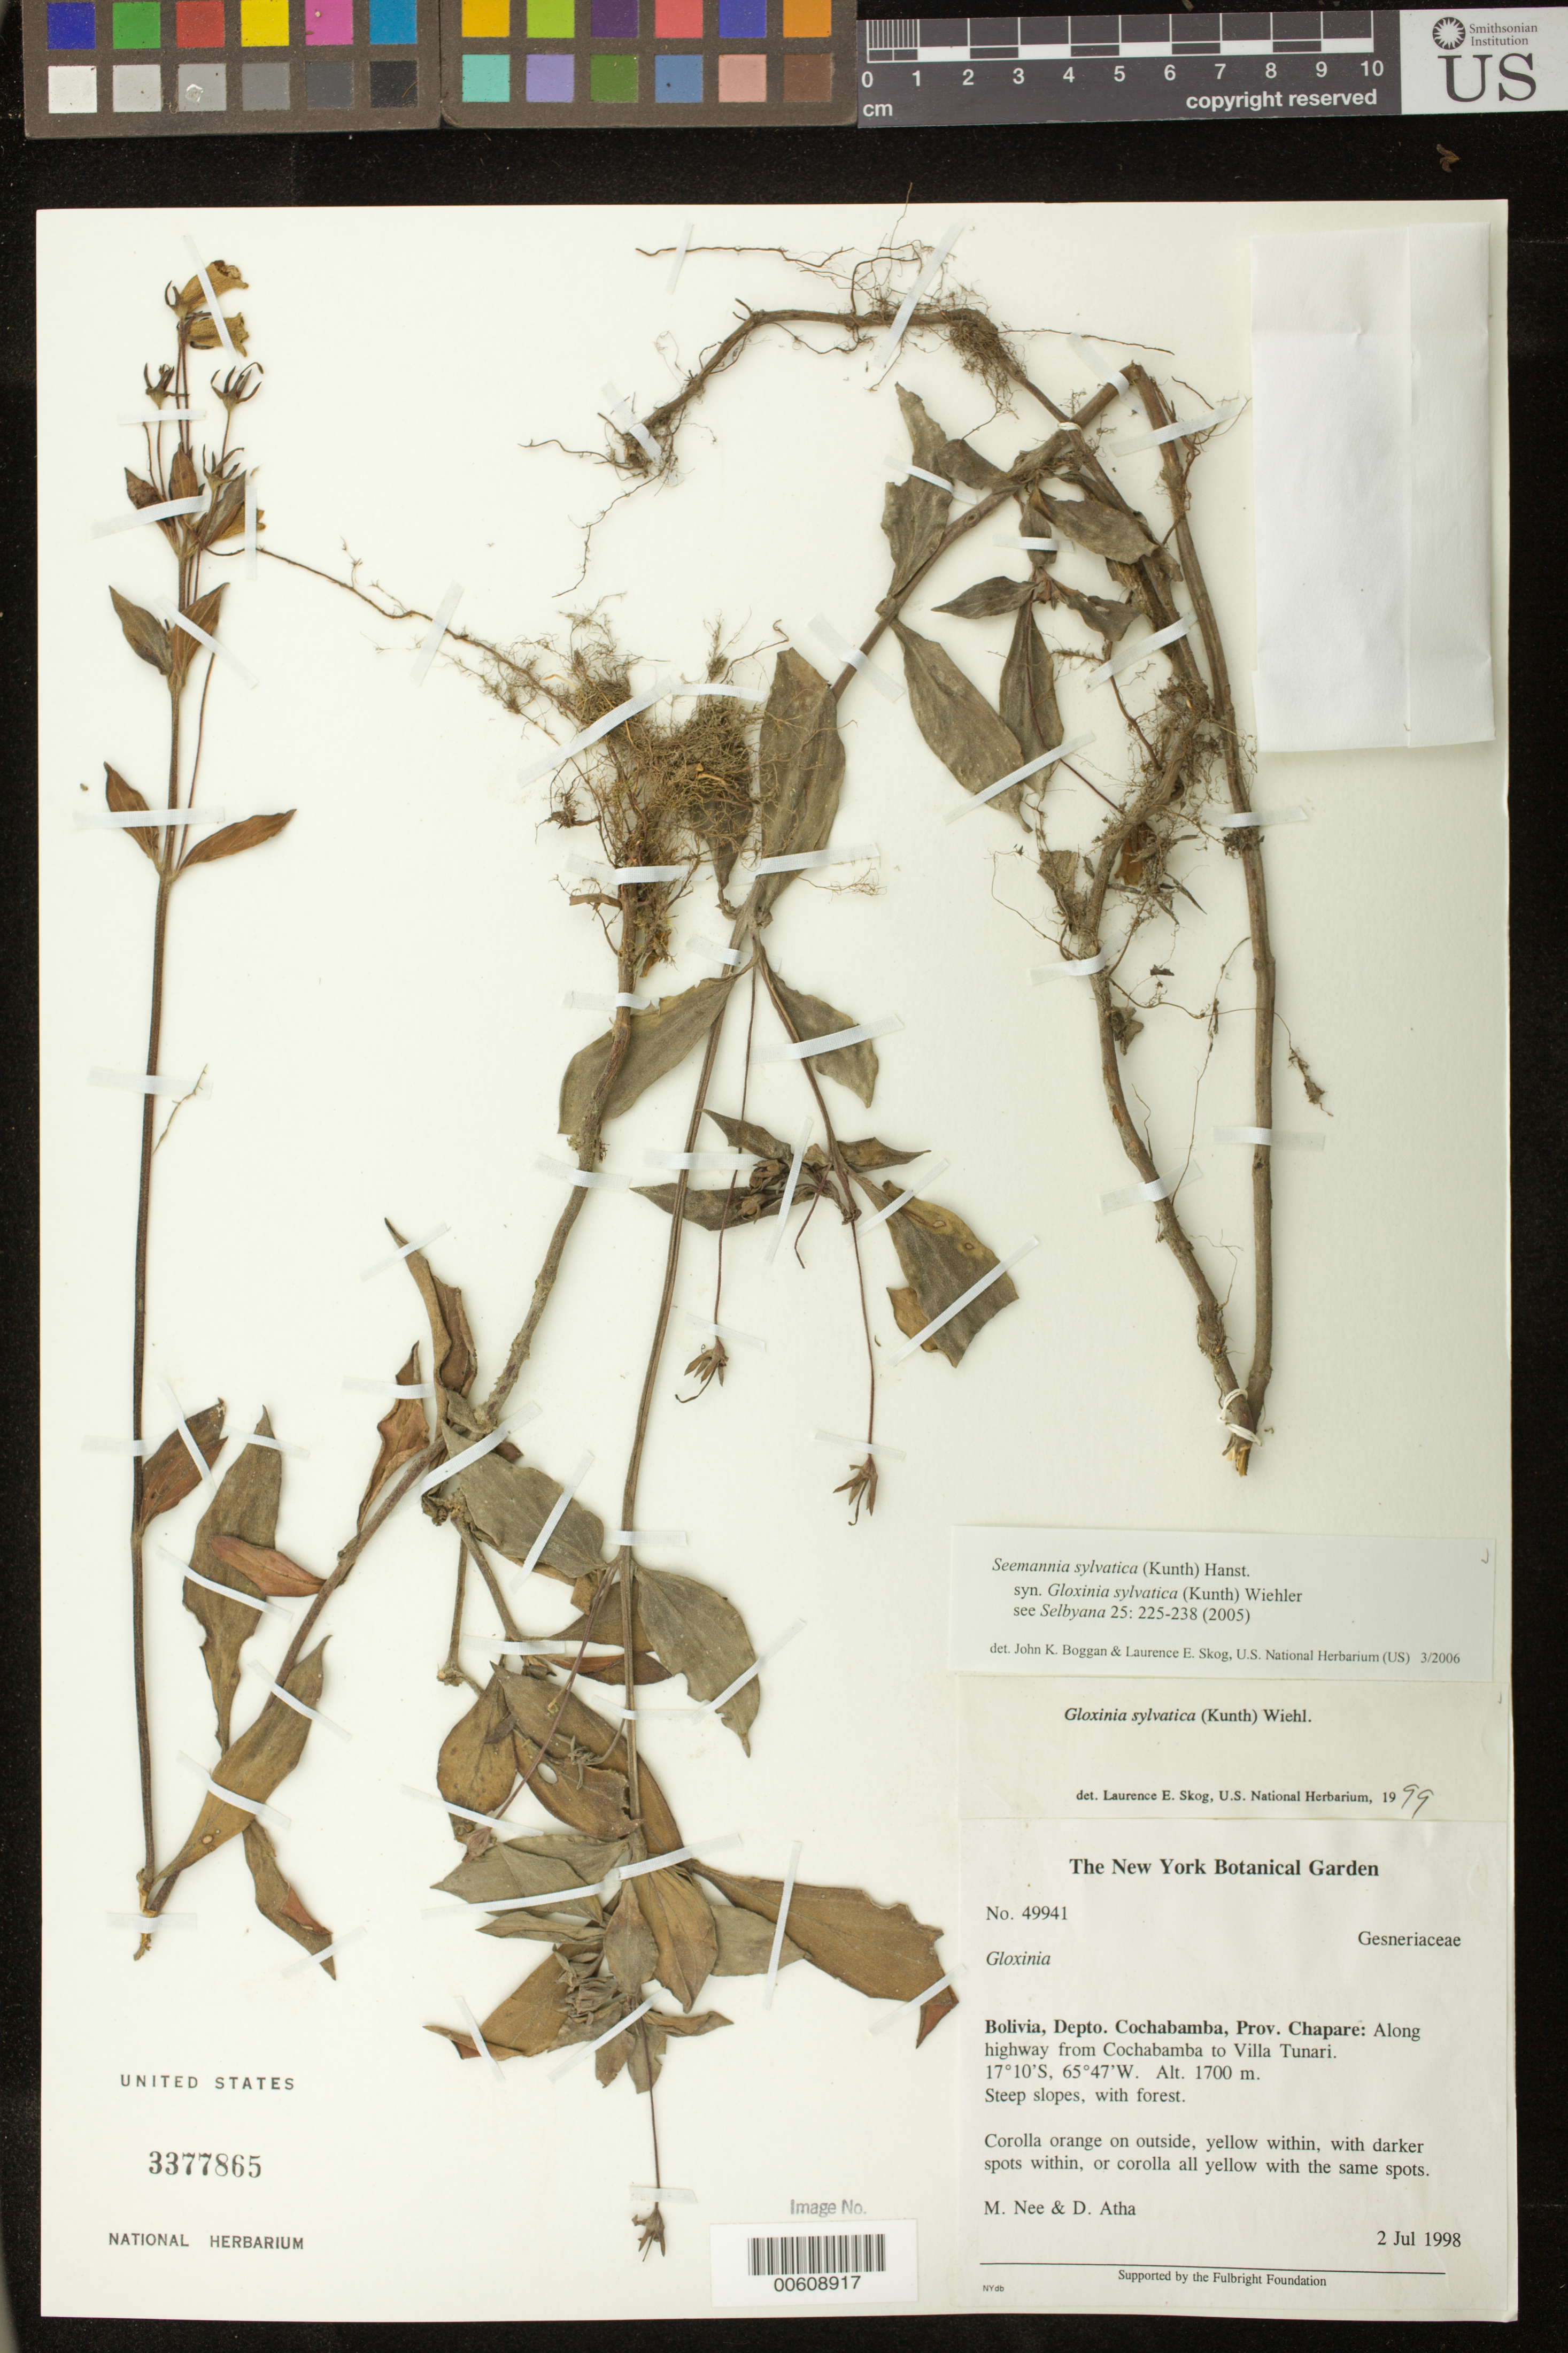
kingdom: Plantae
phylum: Tracheophyta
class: Magnoliopsida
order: Lamiales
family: Gesneriaceae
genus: Seemannia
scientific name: Seemannia sylvatica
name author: (Kunth) Hanst.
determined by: Boggan, J. K.; Skog, L. E.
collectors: M. Nee & D. Atha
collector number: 49941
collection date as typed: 02 Jul 1998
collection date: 1998-07-02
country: Bolivia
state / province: Cochabamba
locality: Prov. Chapare: along highway from Cochabamba to Villa Tunari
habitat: Steep slopes, with forest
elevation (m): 1700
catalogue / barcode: US 3377865